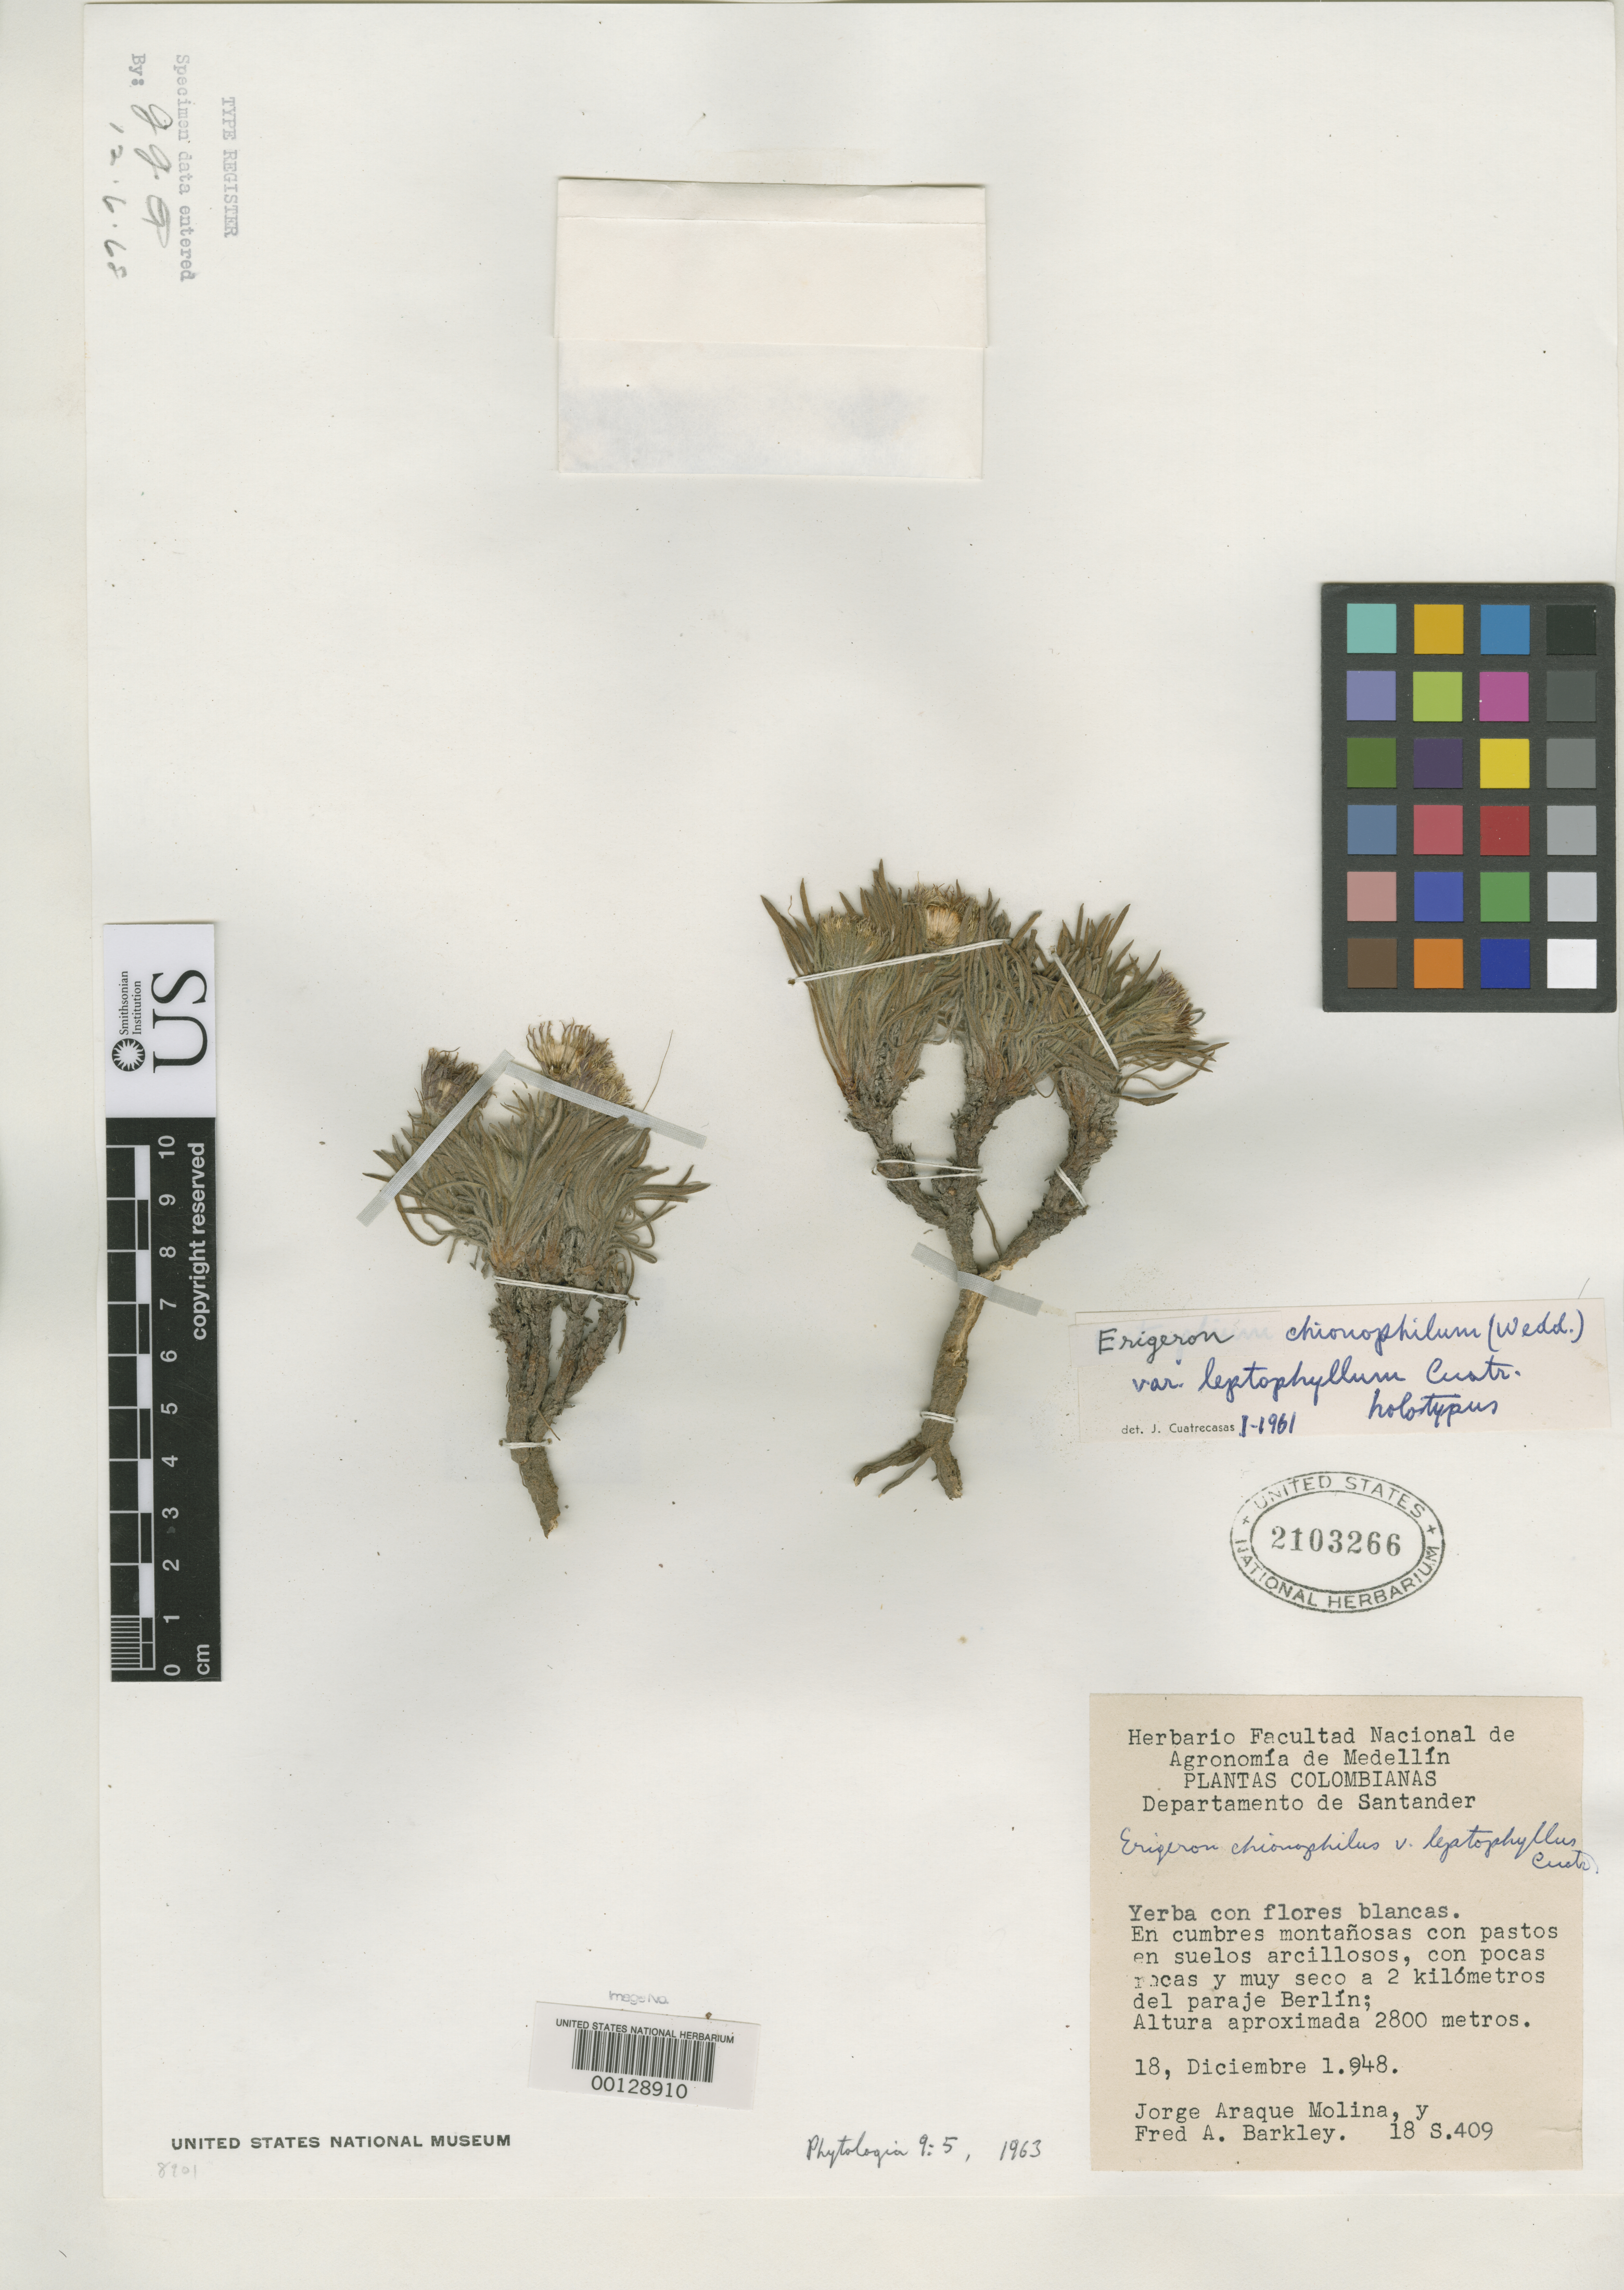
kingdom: Plantae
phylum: Tracheophyta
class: Magnoliopsida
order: Asterales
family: Asteraceae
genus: Erigeron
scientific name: Erigeron chionophilus var. leptophyllus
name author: Cuatrec.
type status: Holotype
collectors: J. Araque Molina & F. A. Barkley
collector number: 18s409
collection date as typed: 18 Dec 1948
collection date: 1948-12-18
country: Colombia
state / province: Santander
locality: Paraje Berlin.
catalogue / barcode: US 2103266